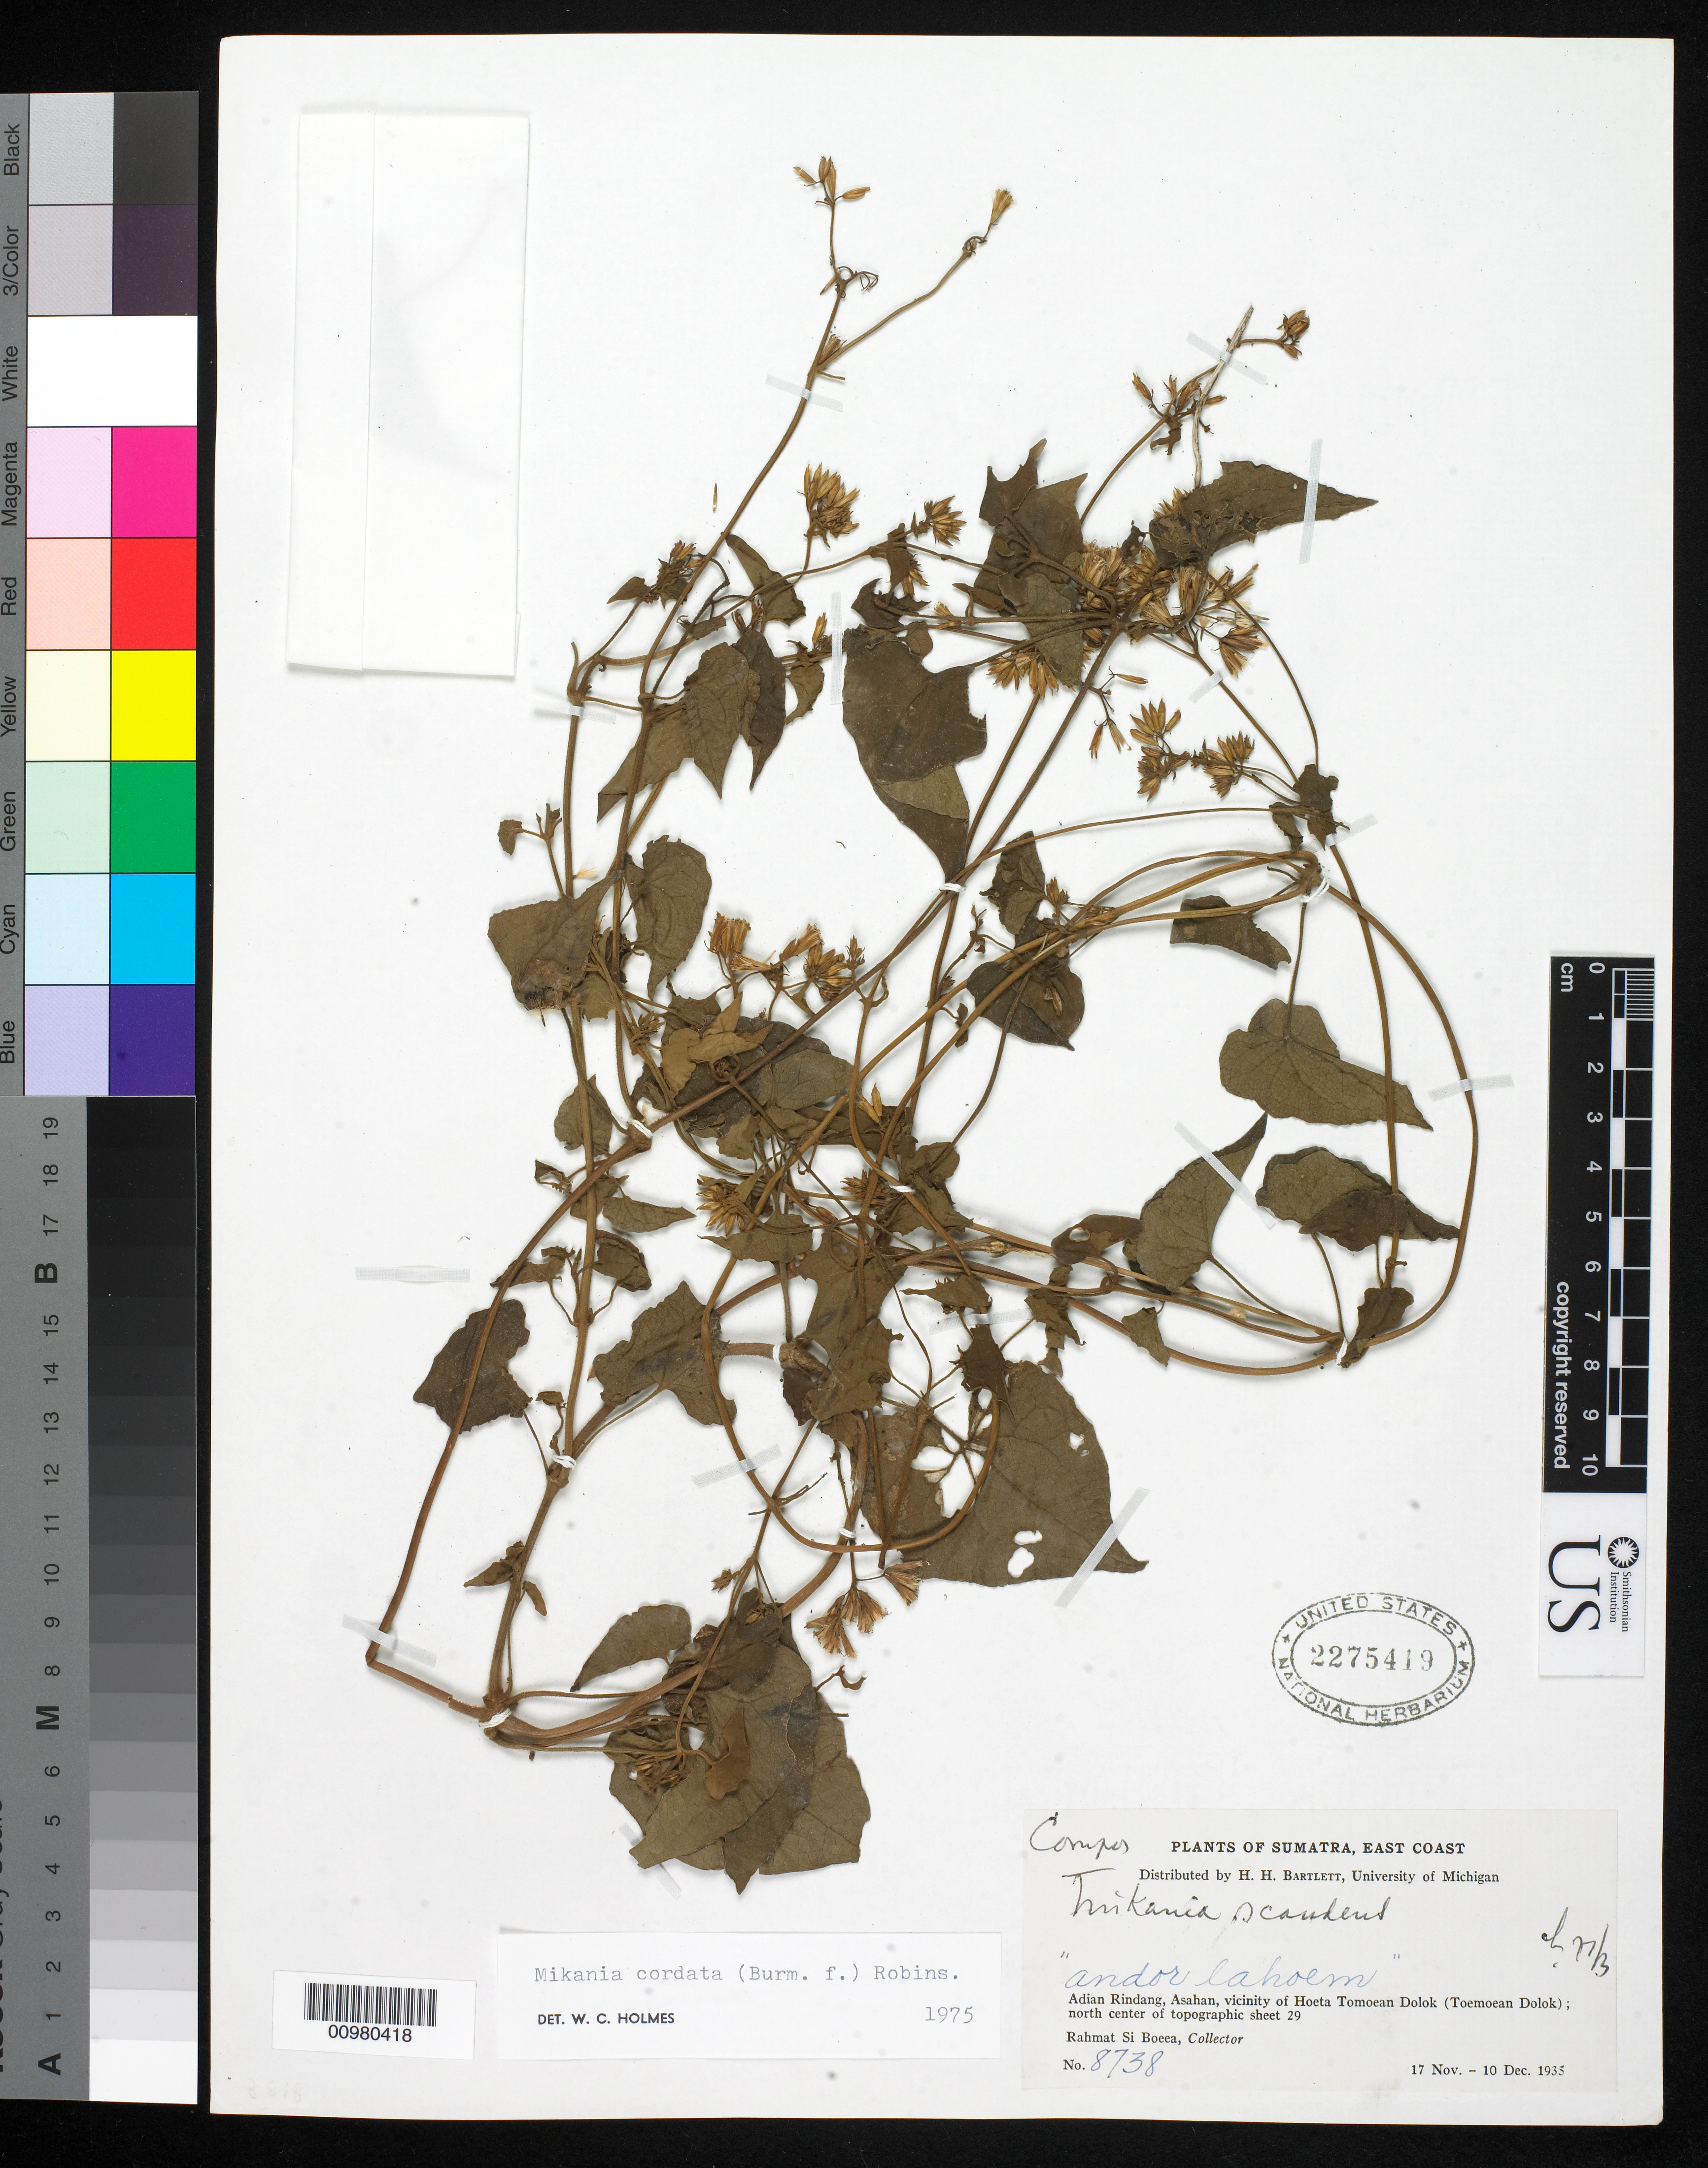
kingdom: Plantae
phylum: Tracheophyta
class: Magnoliopsida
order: Asterales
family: Asteraceae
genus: Mikania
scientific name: Mikania cordata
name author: (Burm. f.) B.L. Rob.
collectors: Rahmat Si Boeea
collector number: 8738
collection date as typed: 17 Nov 1935 to 10 Dec 1935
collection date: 1935-11-17/1935-12-10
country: Indonesia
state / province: Sumatra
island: Sumatra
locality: (East Coast) Adian Rindang, Asahan, vicinity of Hoeta Tomoean Dolok (Toemoean Dolok).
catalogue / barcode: US 2275419